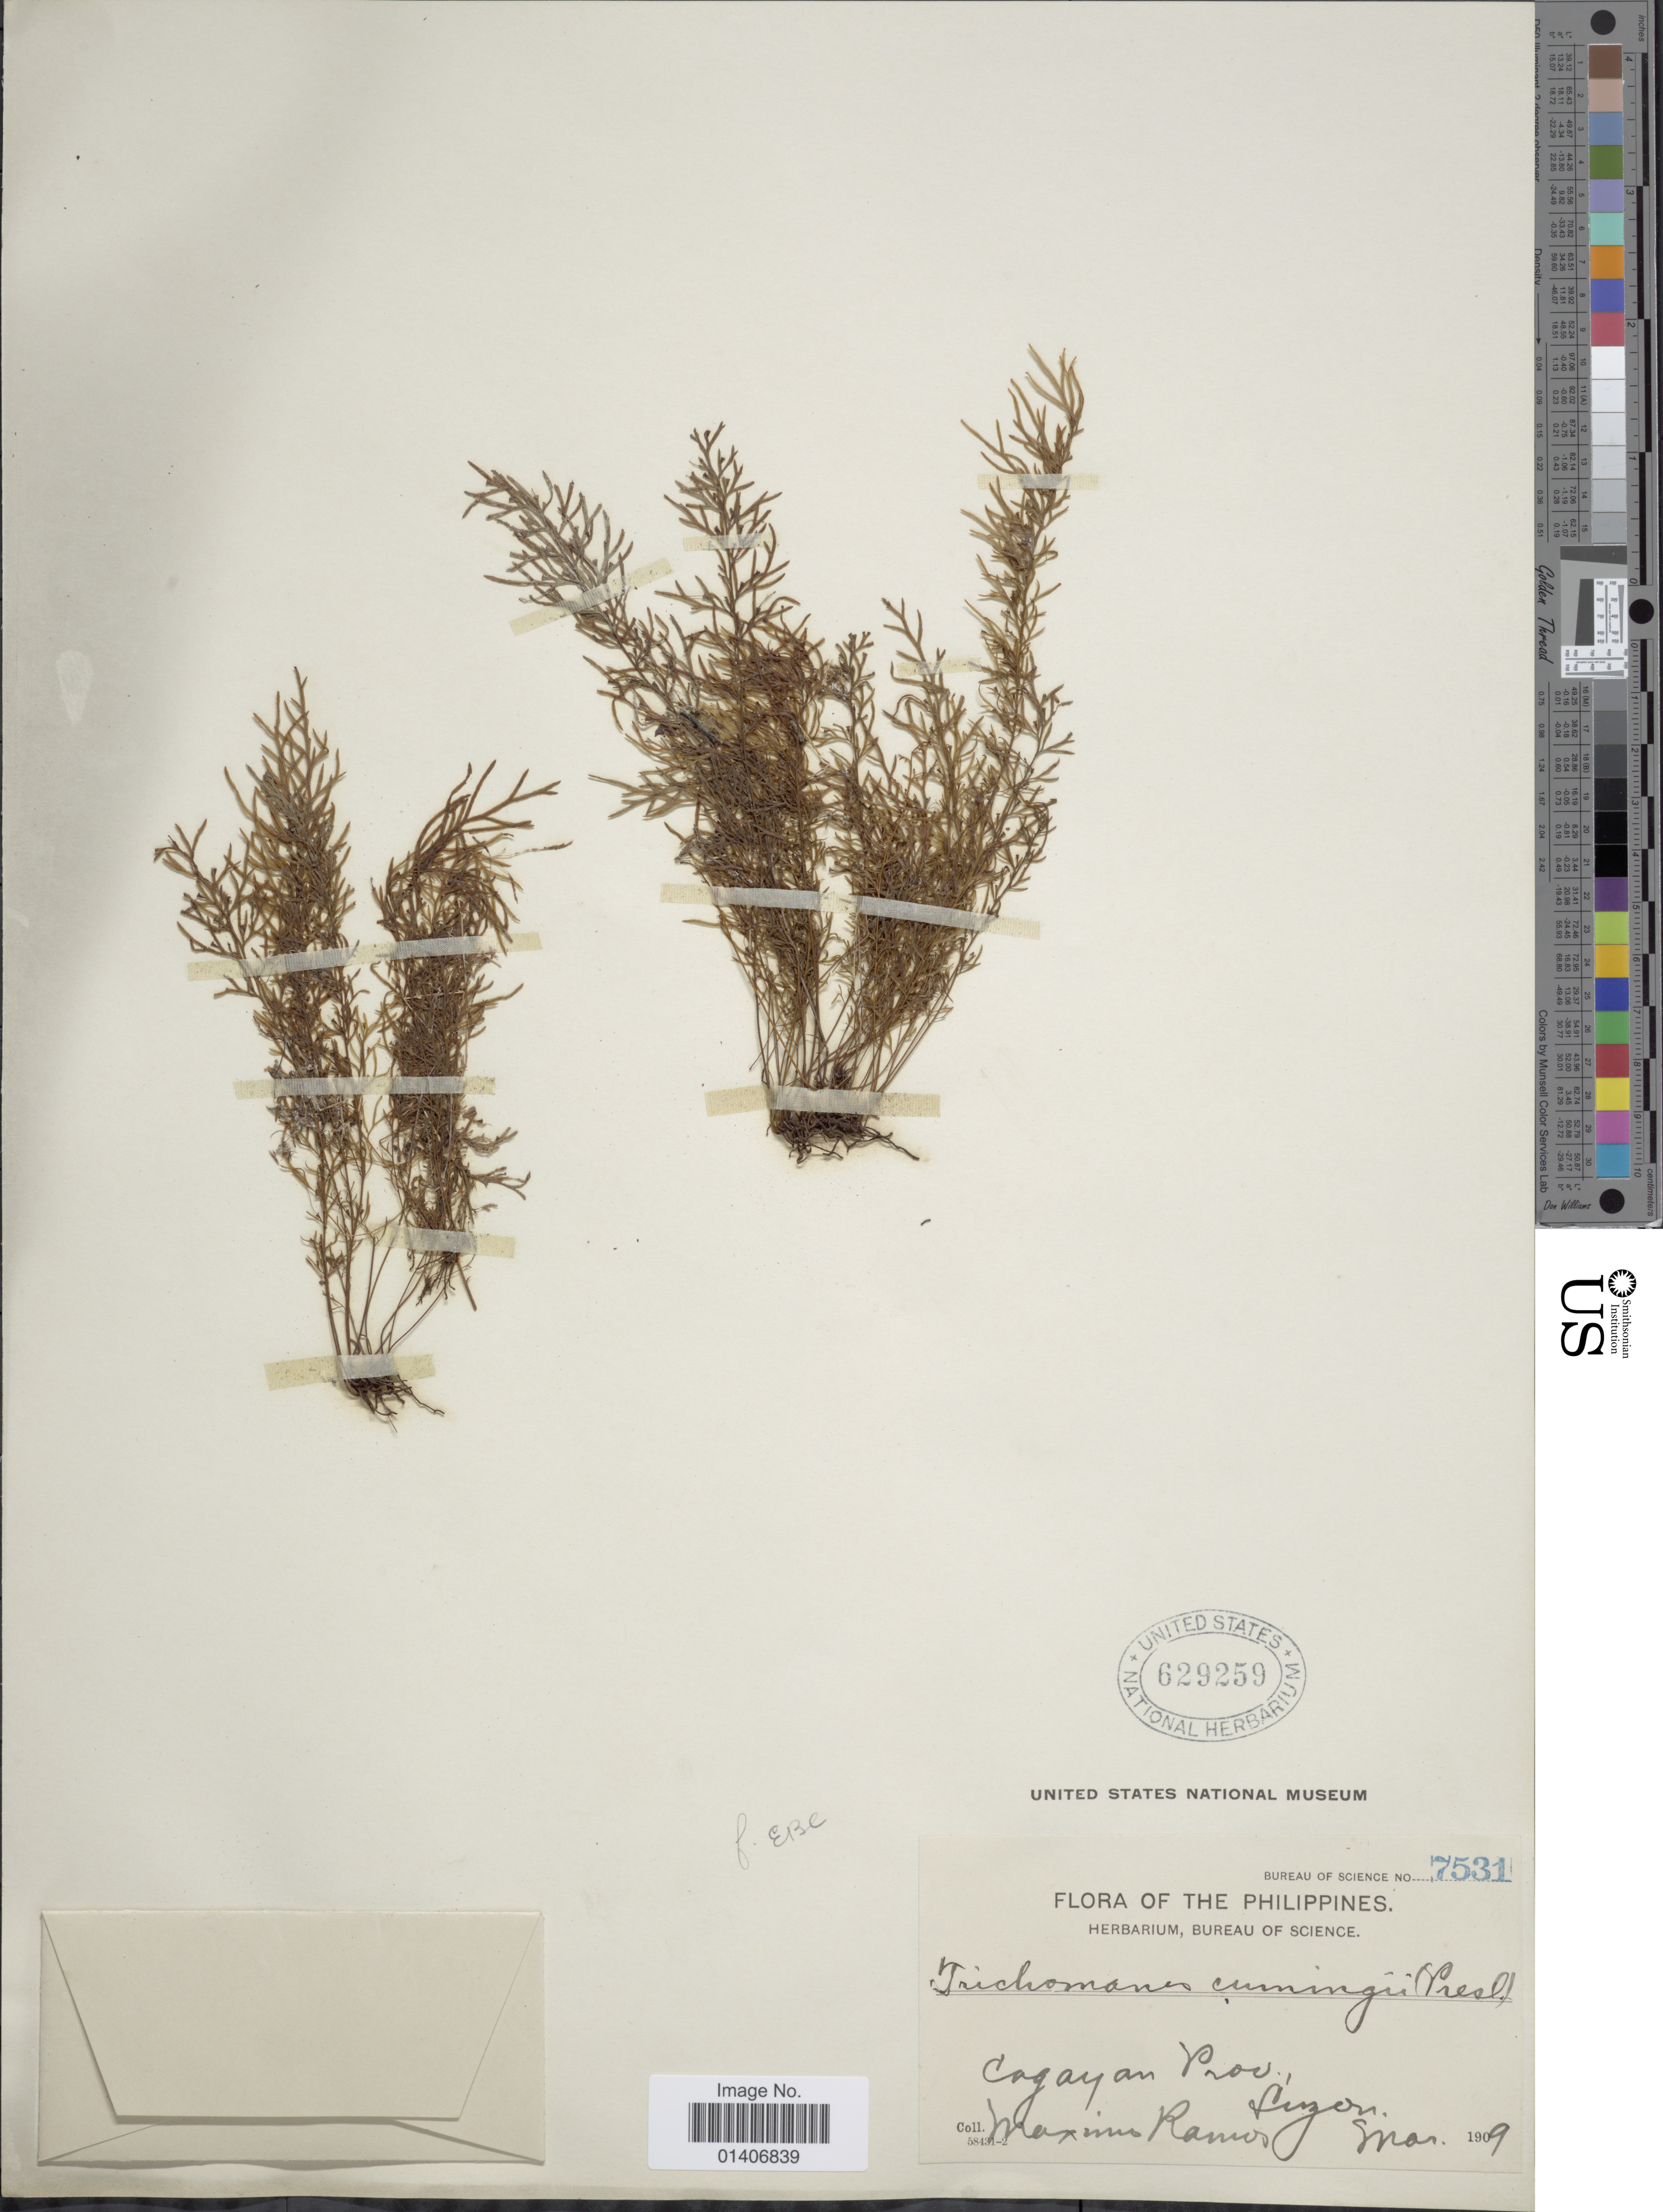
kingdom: Plantae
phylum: Tracheophyta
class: Polypodiopsida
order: Hymenophyllales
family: Hymenophyllaceae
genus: Abrodictyum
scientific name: Abrodictyum cumingii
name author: C. Presl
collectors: M. Ramos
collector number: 7531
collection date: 1909-03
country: Philippines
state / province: Cagayan Valley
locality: Cagayan Prov. Luzon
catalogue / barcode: US 629259